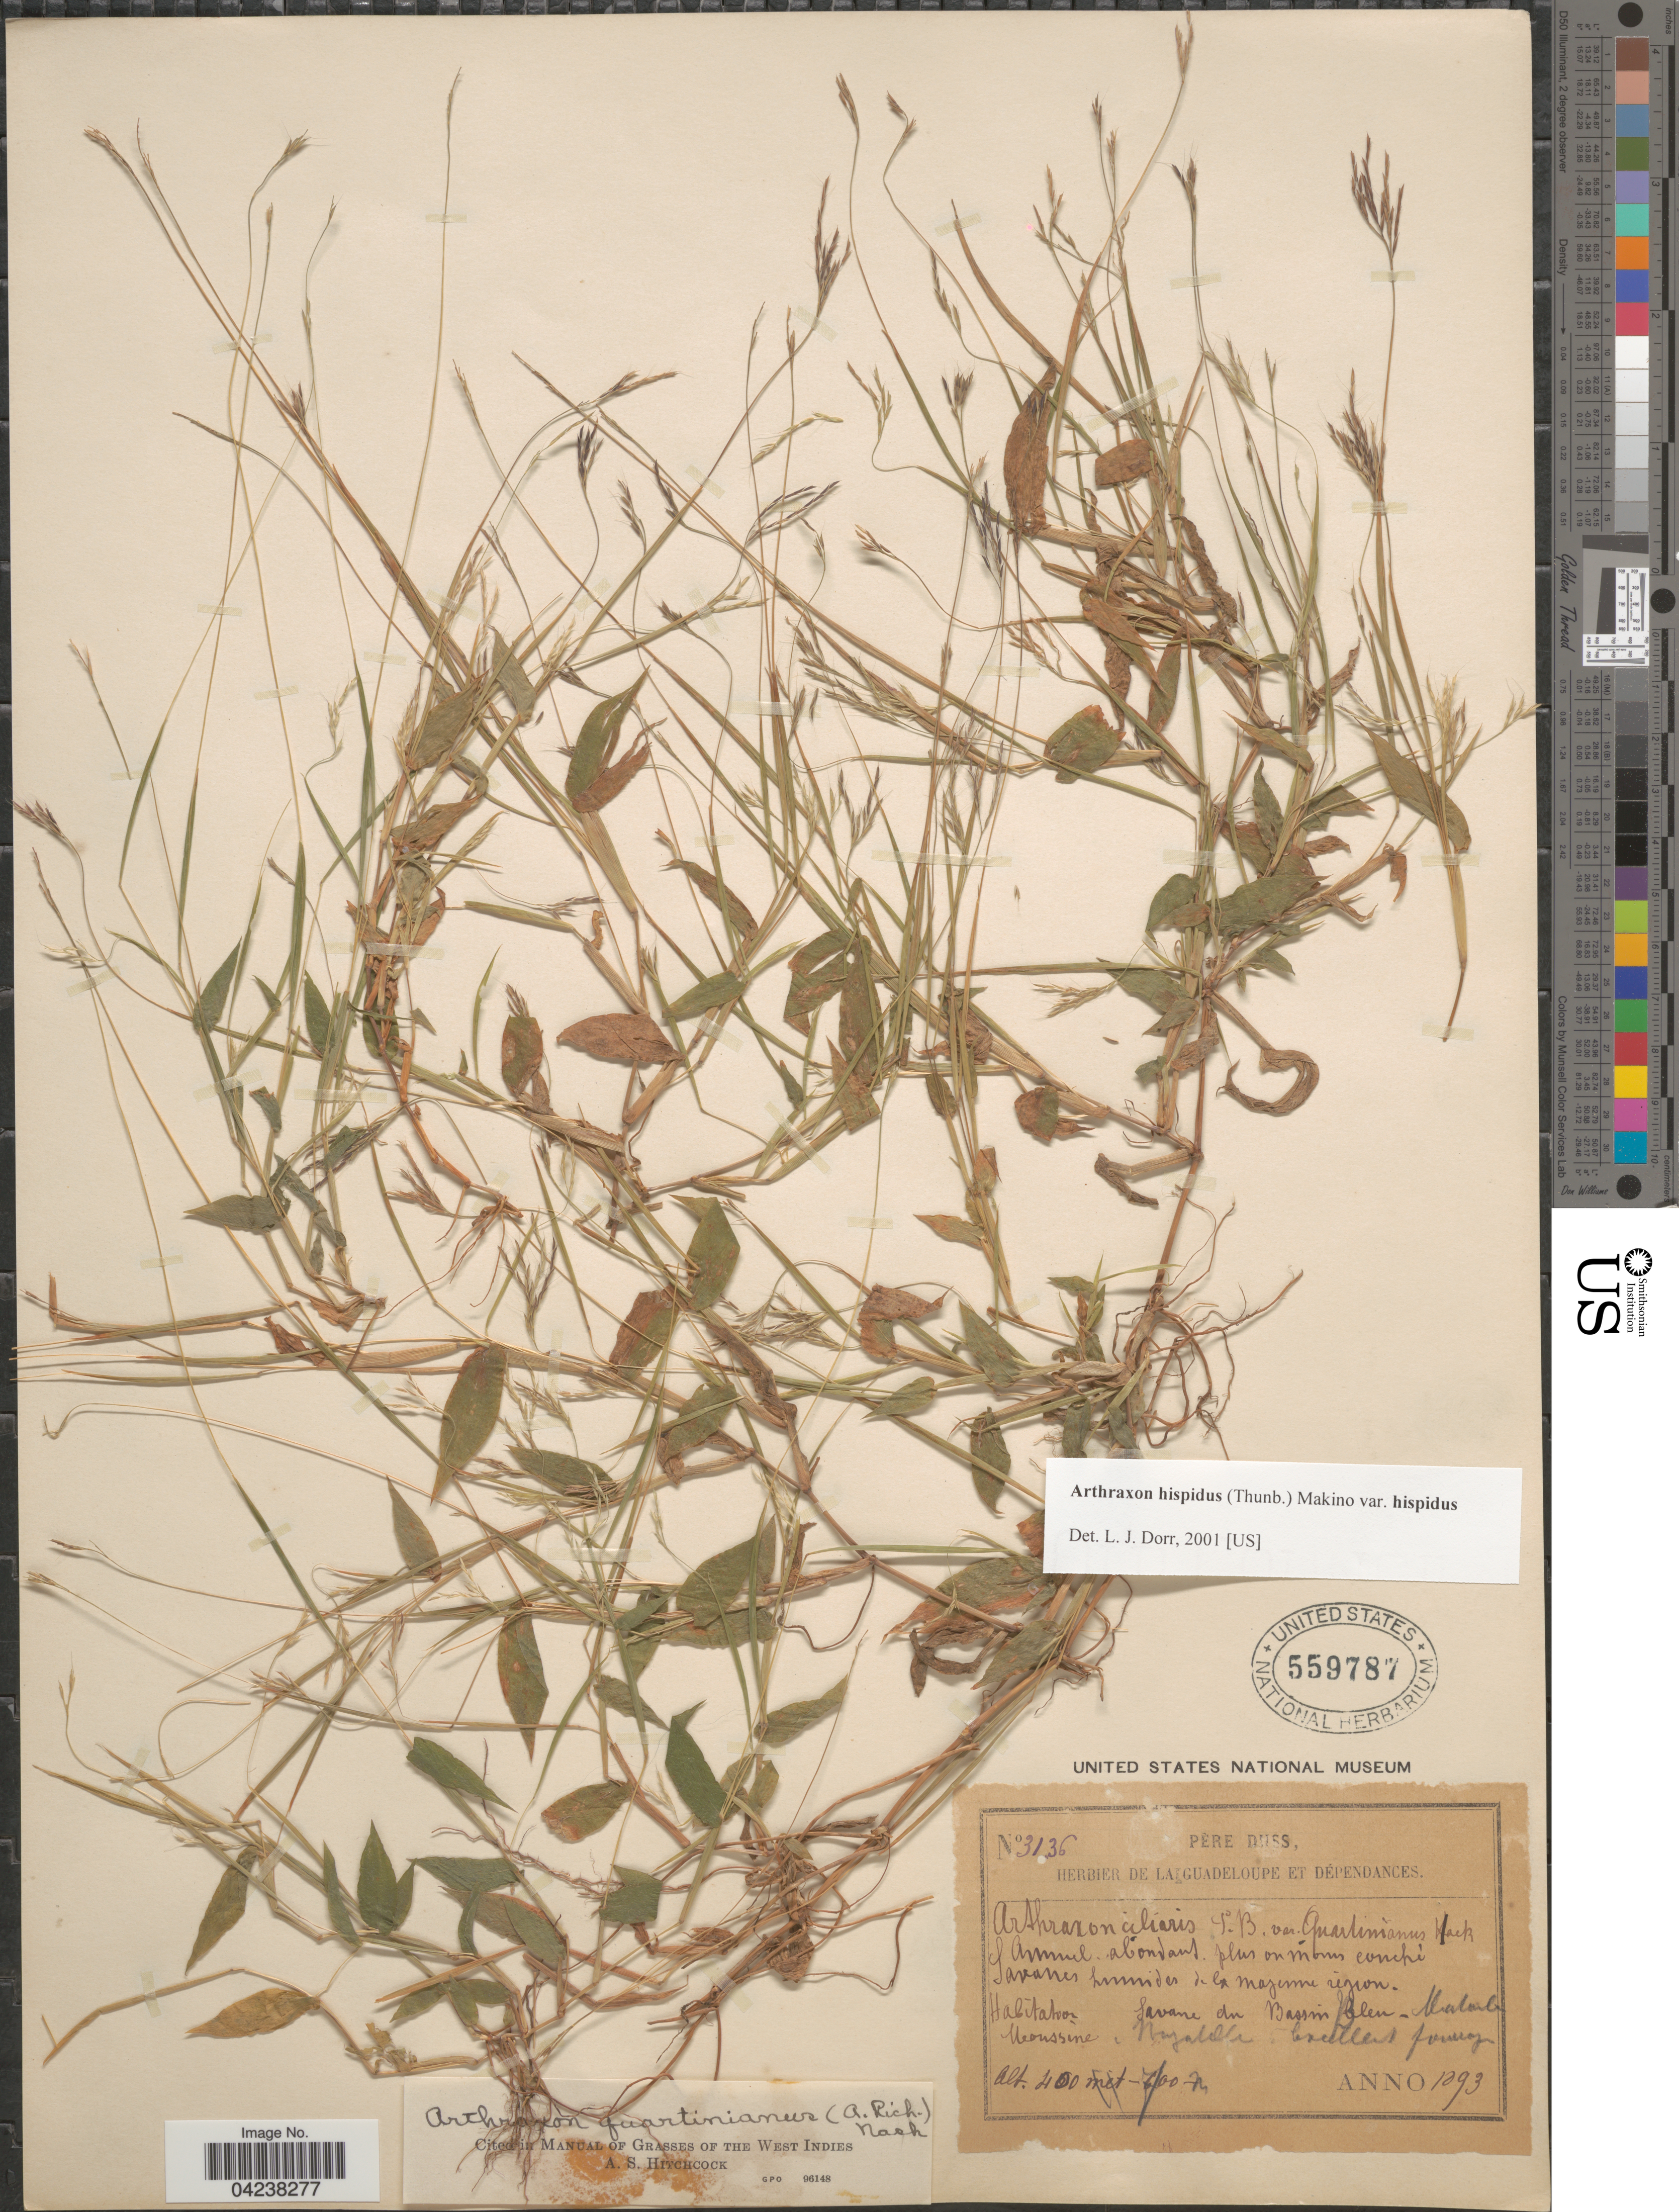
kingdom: Plantae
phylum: Tracheophyta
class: Liliopsida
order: Poales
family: Poaceae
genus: Arthraxon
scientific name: Arthraxon hispidus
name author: (Thunb.) Makino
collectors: Père Duss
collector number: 1093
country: Guadeloupe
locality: Guadeloupe et Dépendances. Savanes humides de la mayenne region. Savane du Bassin Bleu - [illegible text]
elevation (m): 400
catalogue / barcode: US 559787